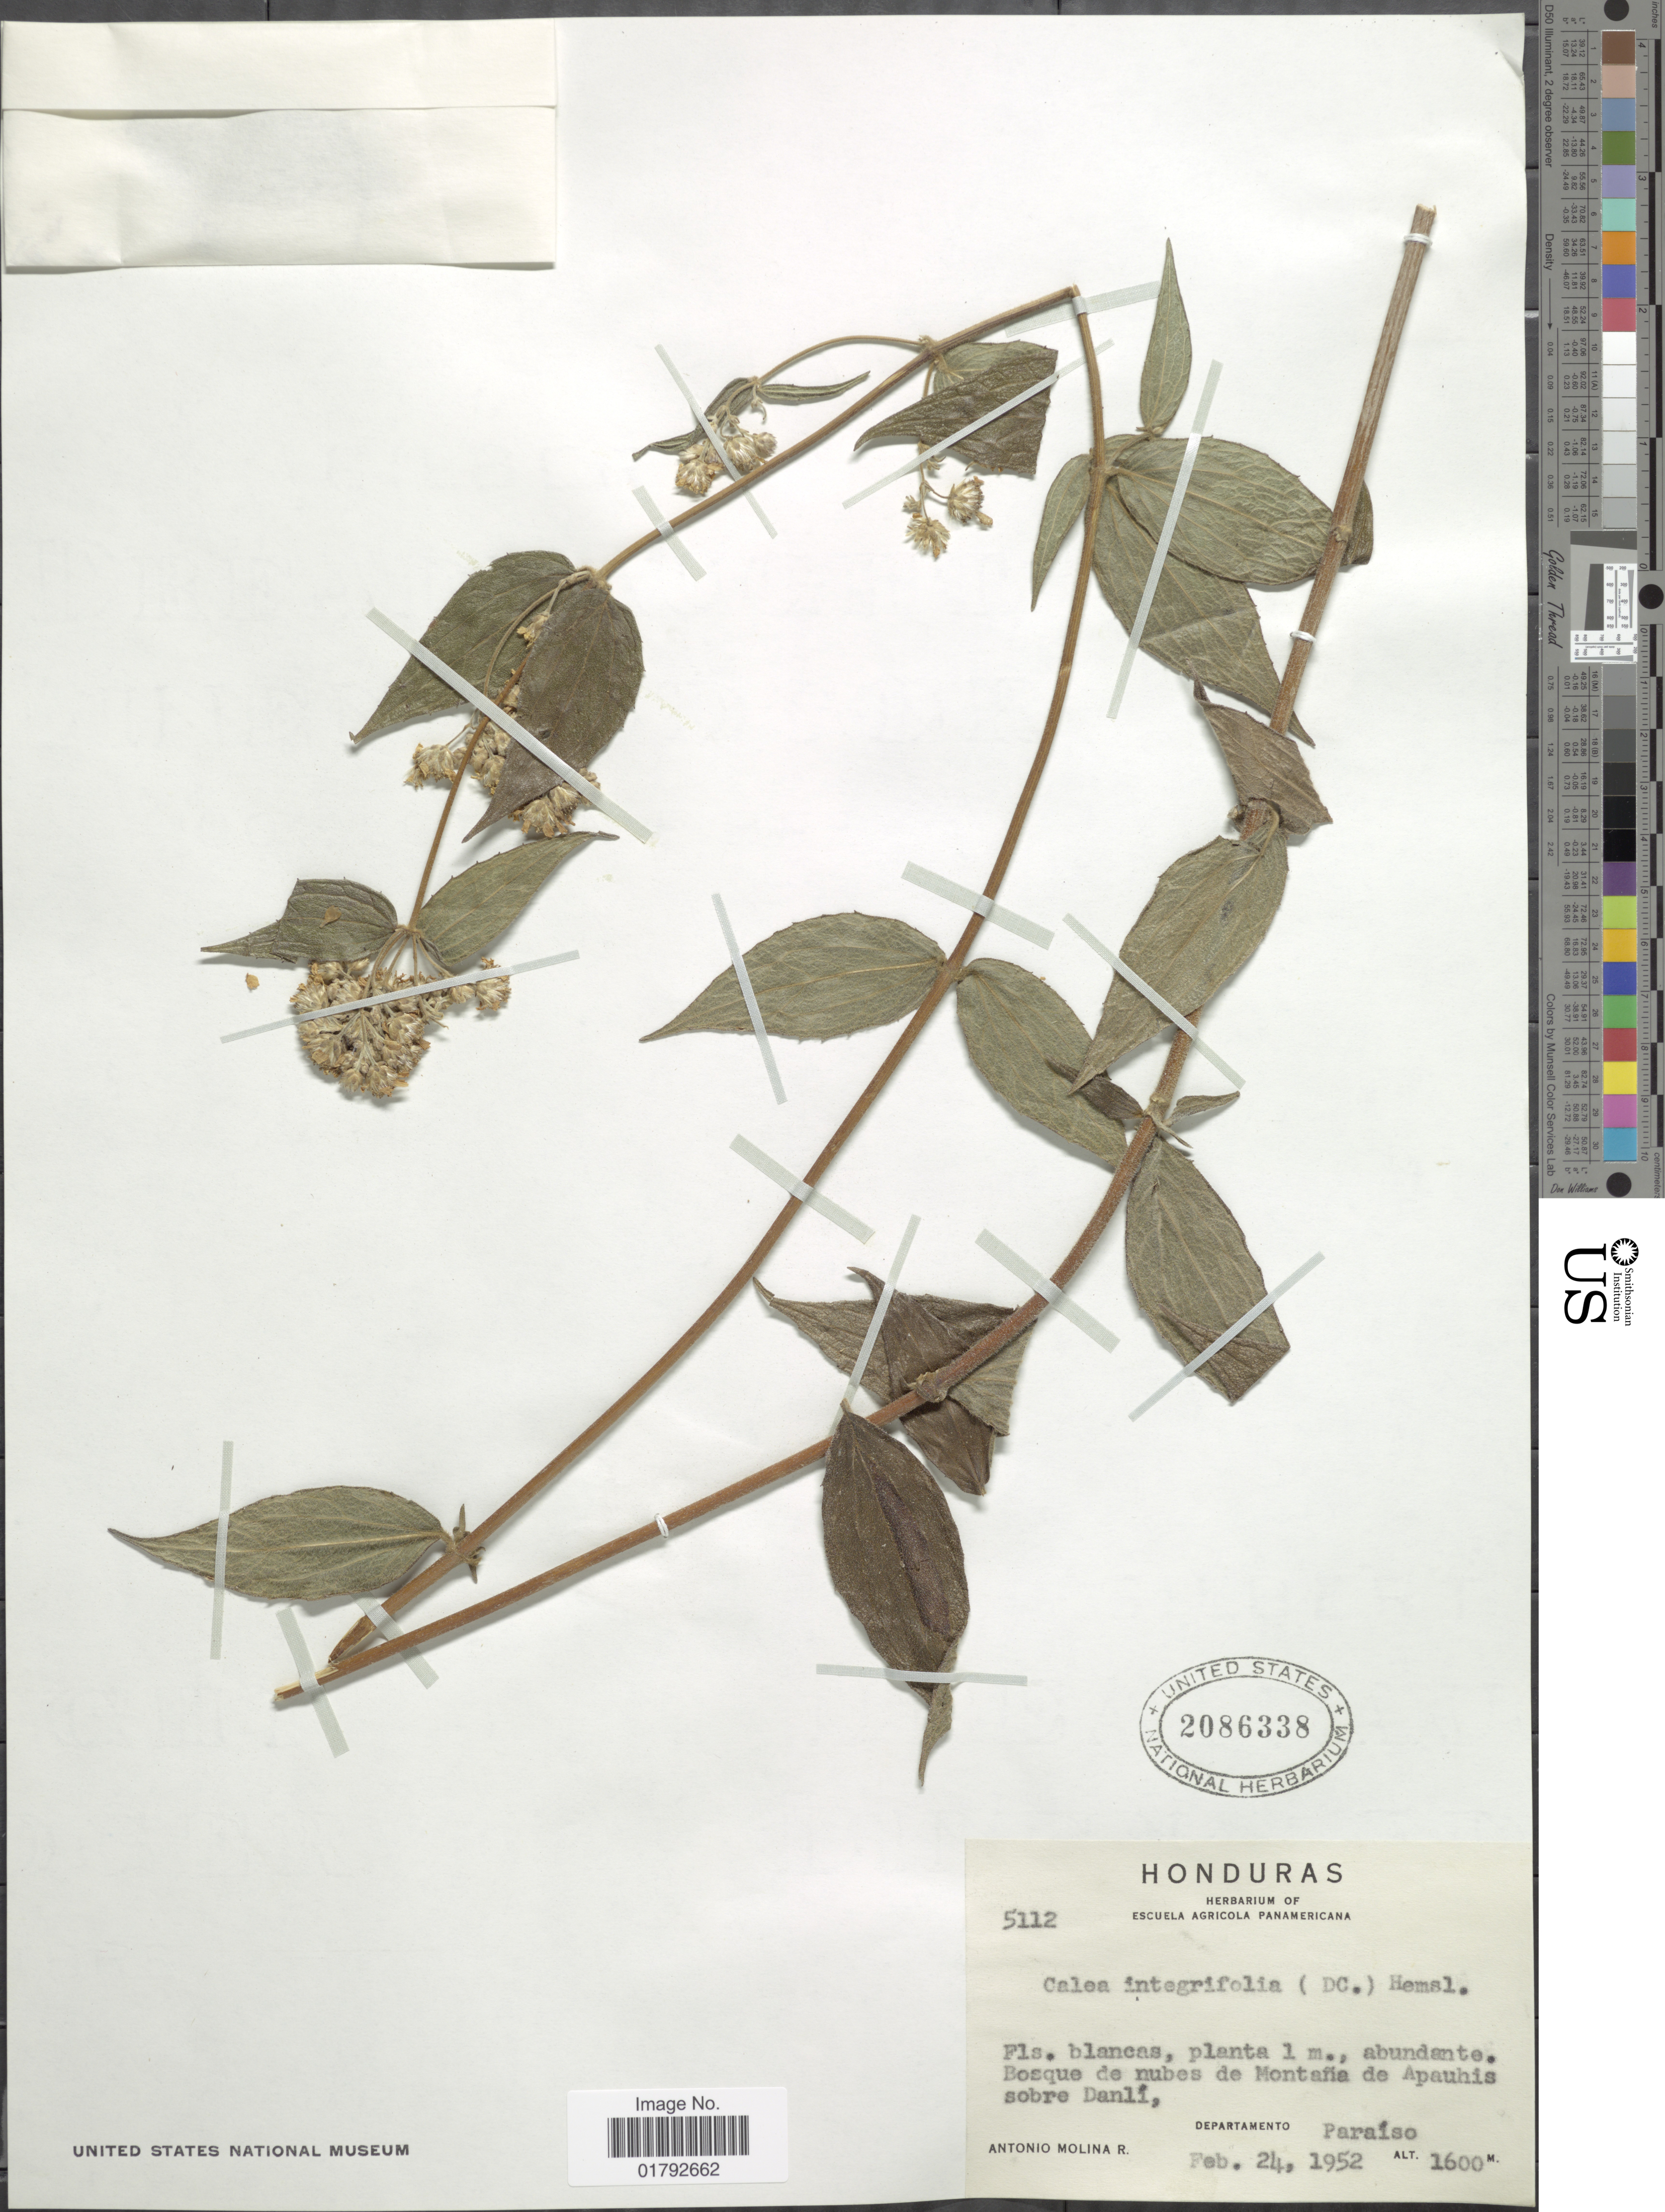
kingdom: Plantae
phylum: Tracheophyta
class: Magnoliopsida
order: Asterales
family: Asteraceae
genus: Alloispermum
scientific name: Alloispermum integrifolium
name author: (DC.) H. Rob.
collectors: A. Molina R.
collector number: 5112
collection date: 1952-02-24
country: Honduras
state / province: El Paraíso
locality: Bosque de nubes de Montafia de Apauhis sobre Danli.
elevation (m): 1600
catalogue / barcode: US 2086338